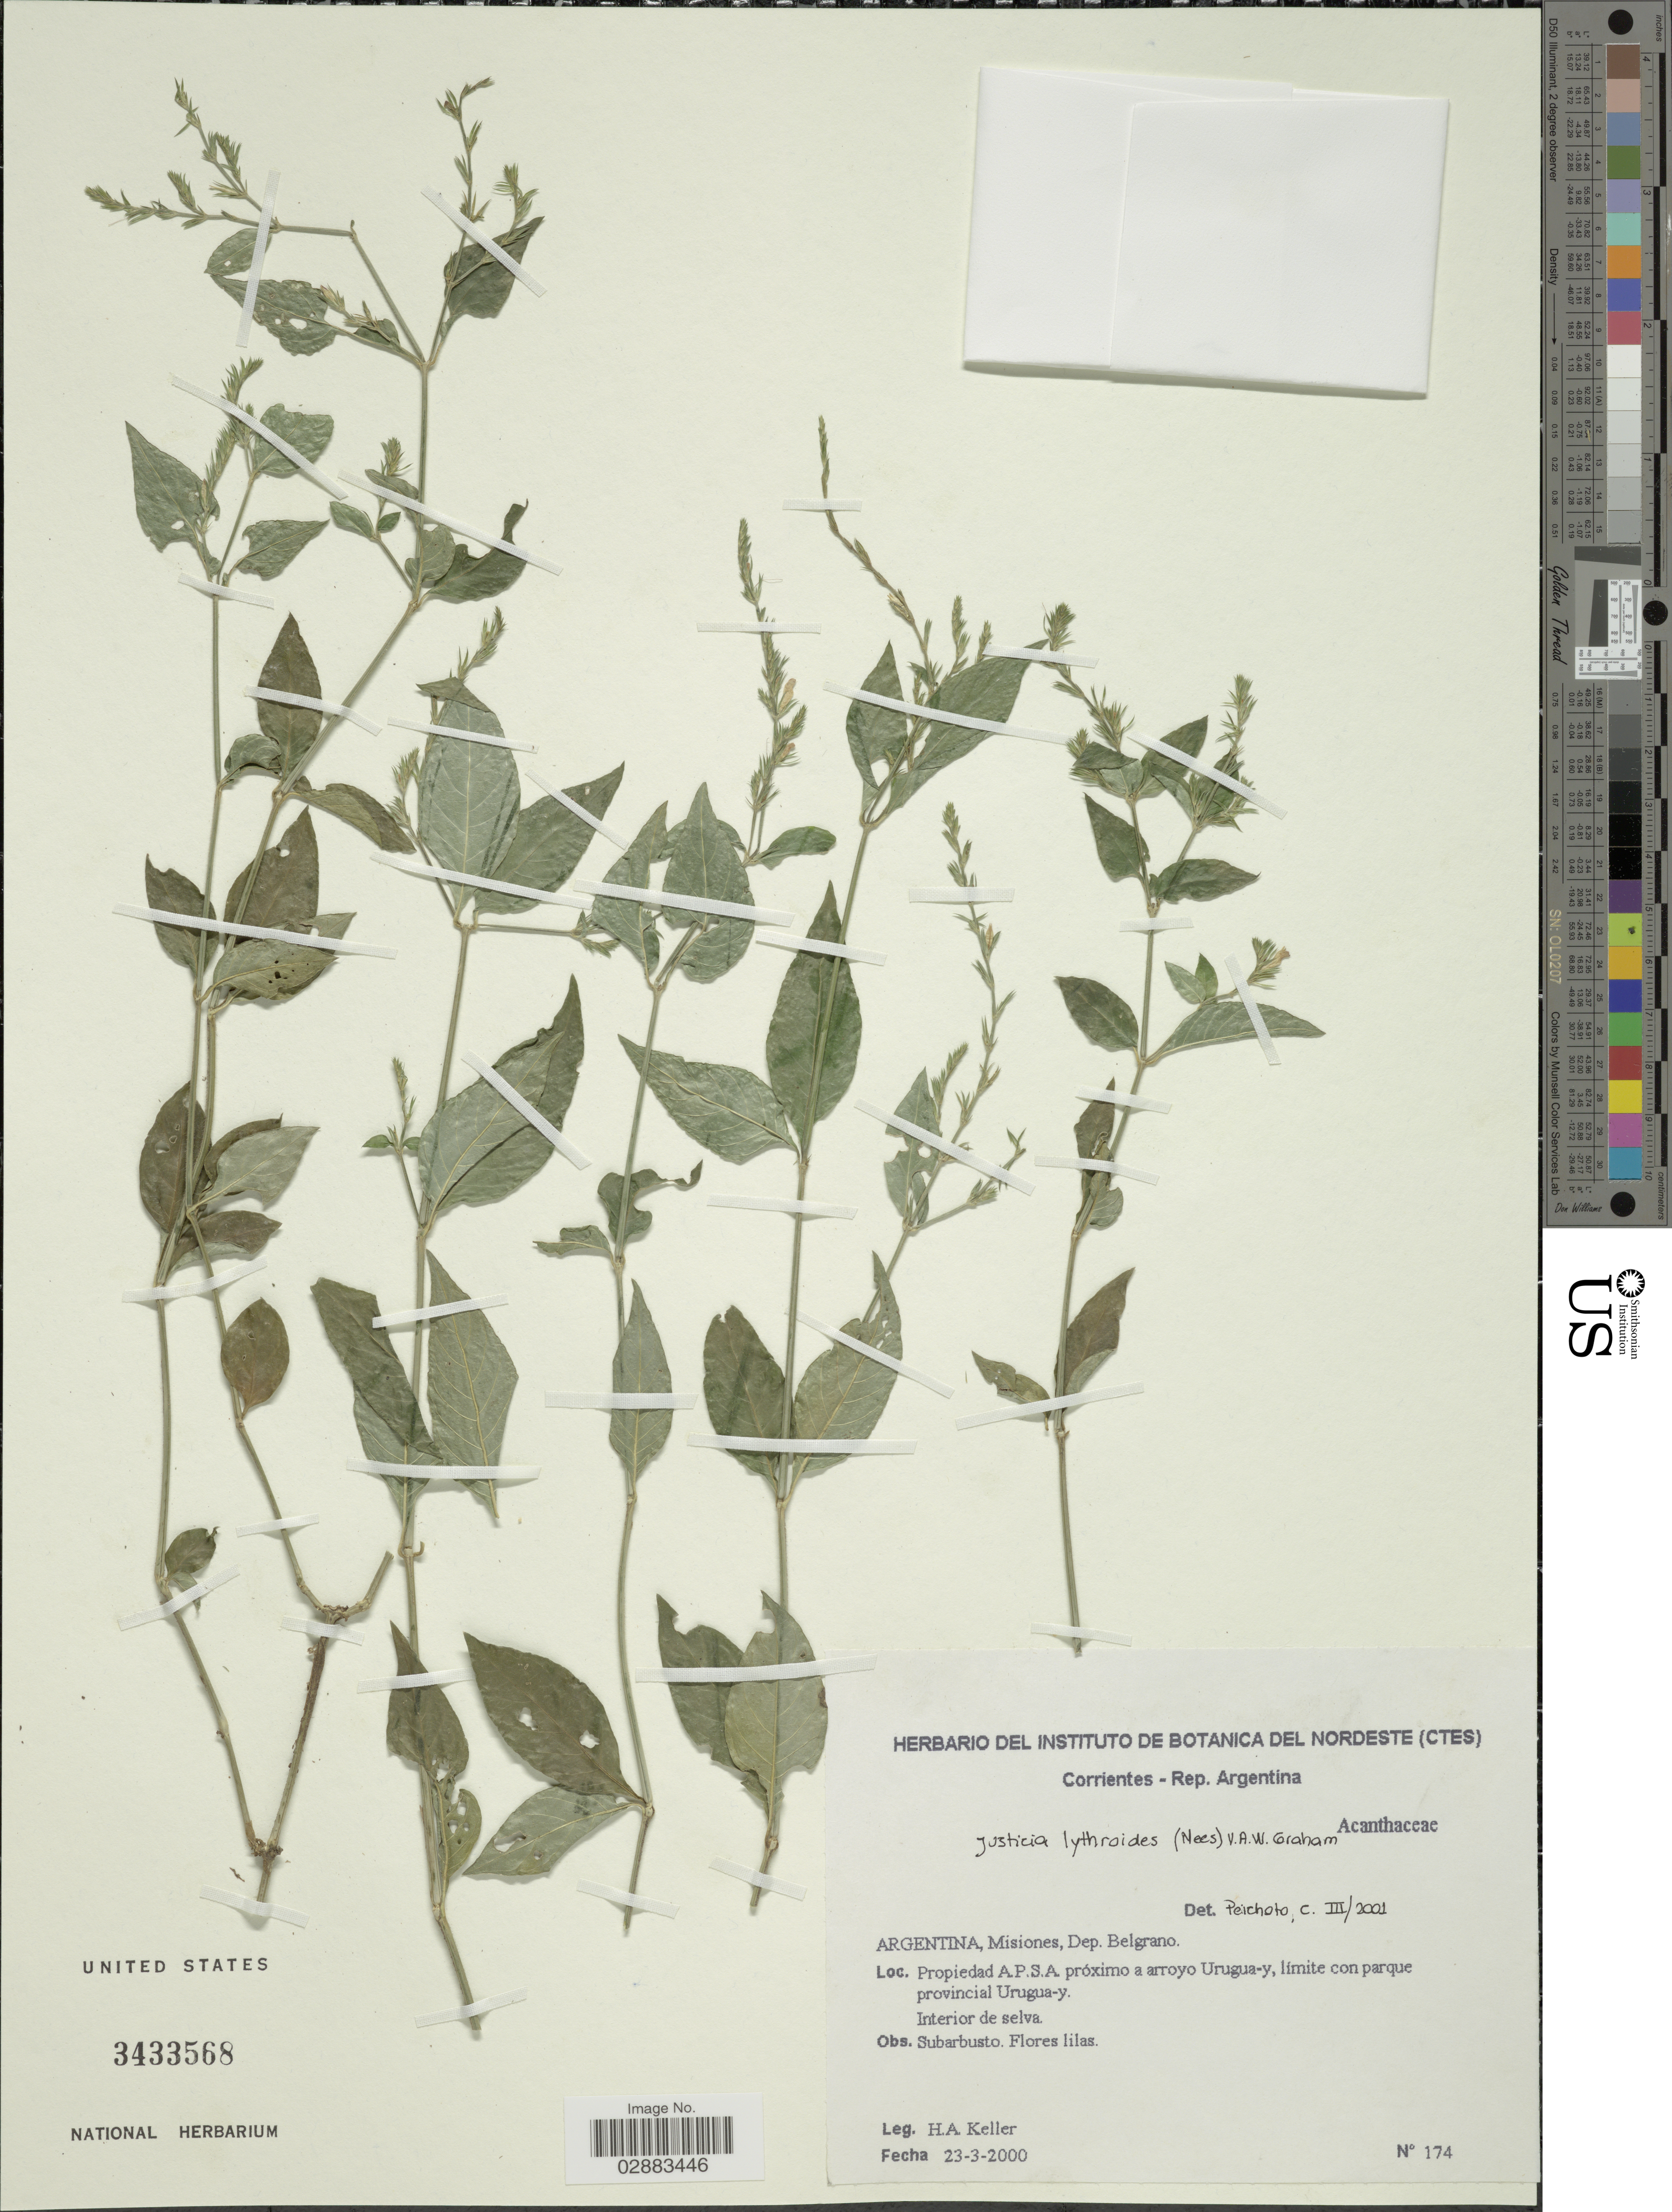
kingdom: Plantae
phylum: Tracheophyta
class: Magnoliopsida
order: Lamiales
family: Acanthaceae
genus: Chaetothylax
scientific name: Chaetothylax lythroides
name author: (Nees) Benth. & Hook. f. ex Hemsl.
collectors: H. Keller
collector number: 174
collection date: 2000-03-23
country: Argentina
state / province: Misiones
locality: Dep. Belgrano. Propiedad A.P.S.A. próximo a arroyo Urugua-y, límite con parque provincial Urugua-y.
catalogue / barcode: US 3433568